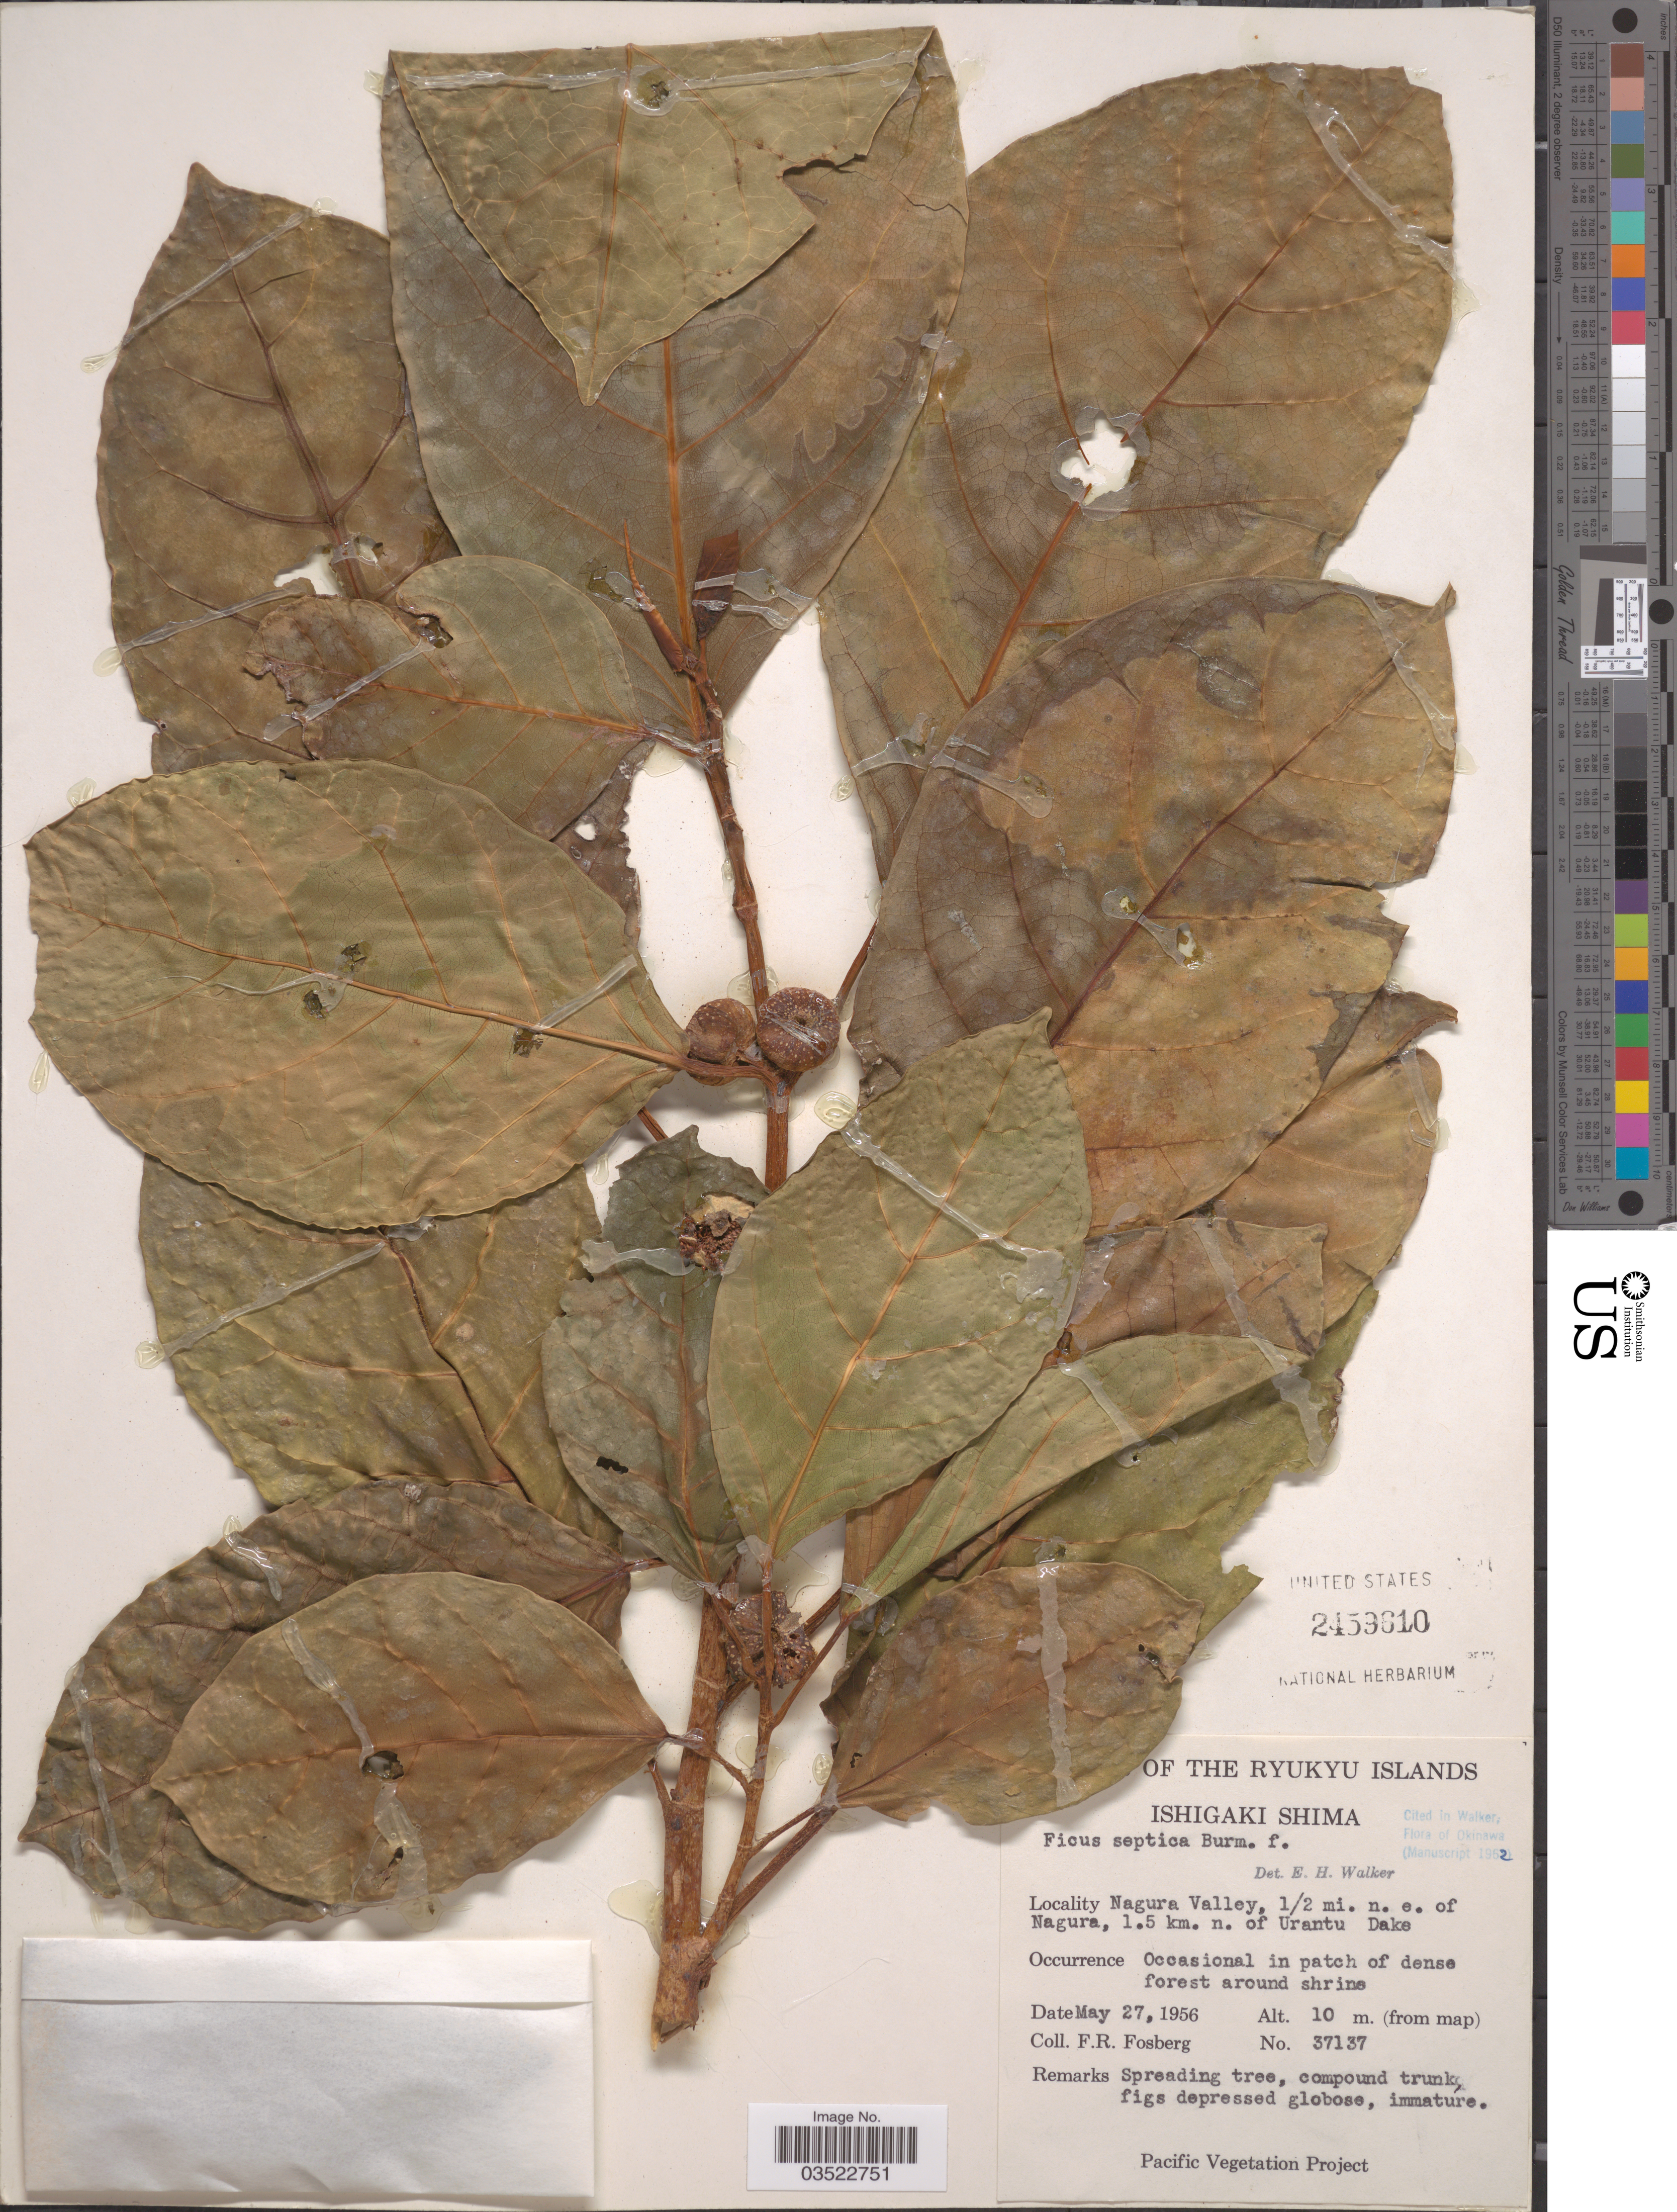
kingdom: Plantae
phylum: Tracheophyta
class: Magnoliopsida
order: Rosales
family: Moraceae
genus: Ficus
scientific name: Ficus septica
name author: Burm. f.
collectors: F. R. Fosberg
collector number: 37137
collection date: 1956-05-27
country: Japan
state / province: Okinawa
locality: Ryukyu Islands. Ishigaki Shima. Nagura Valley, ½ mi. n.e. of Nagura, 1.5 km. n. of Urantu Dake.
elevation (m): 10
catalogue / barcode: US 2459610